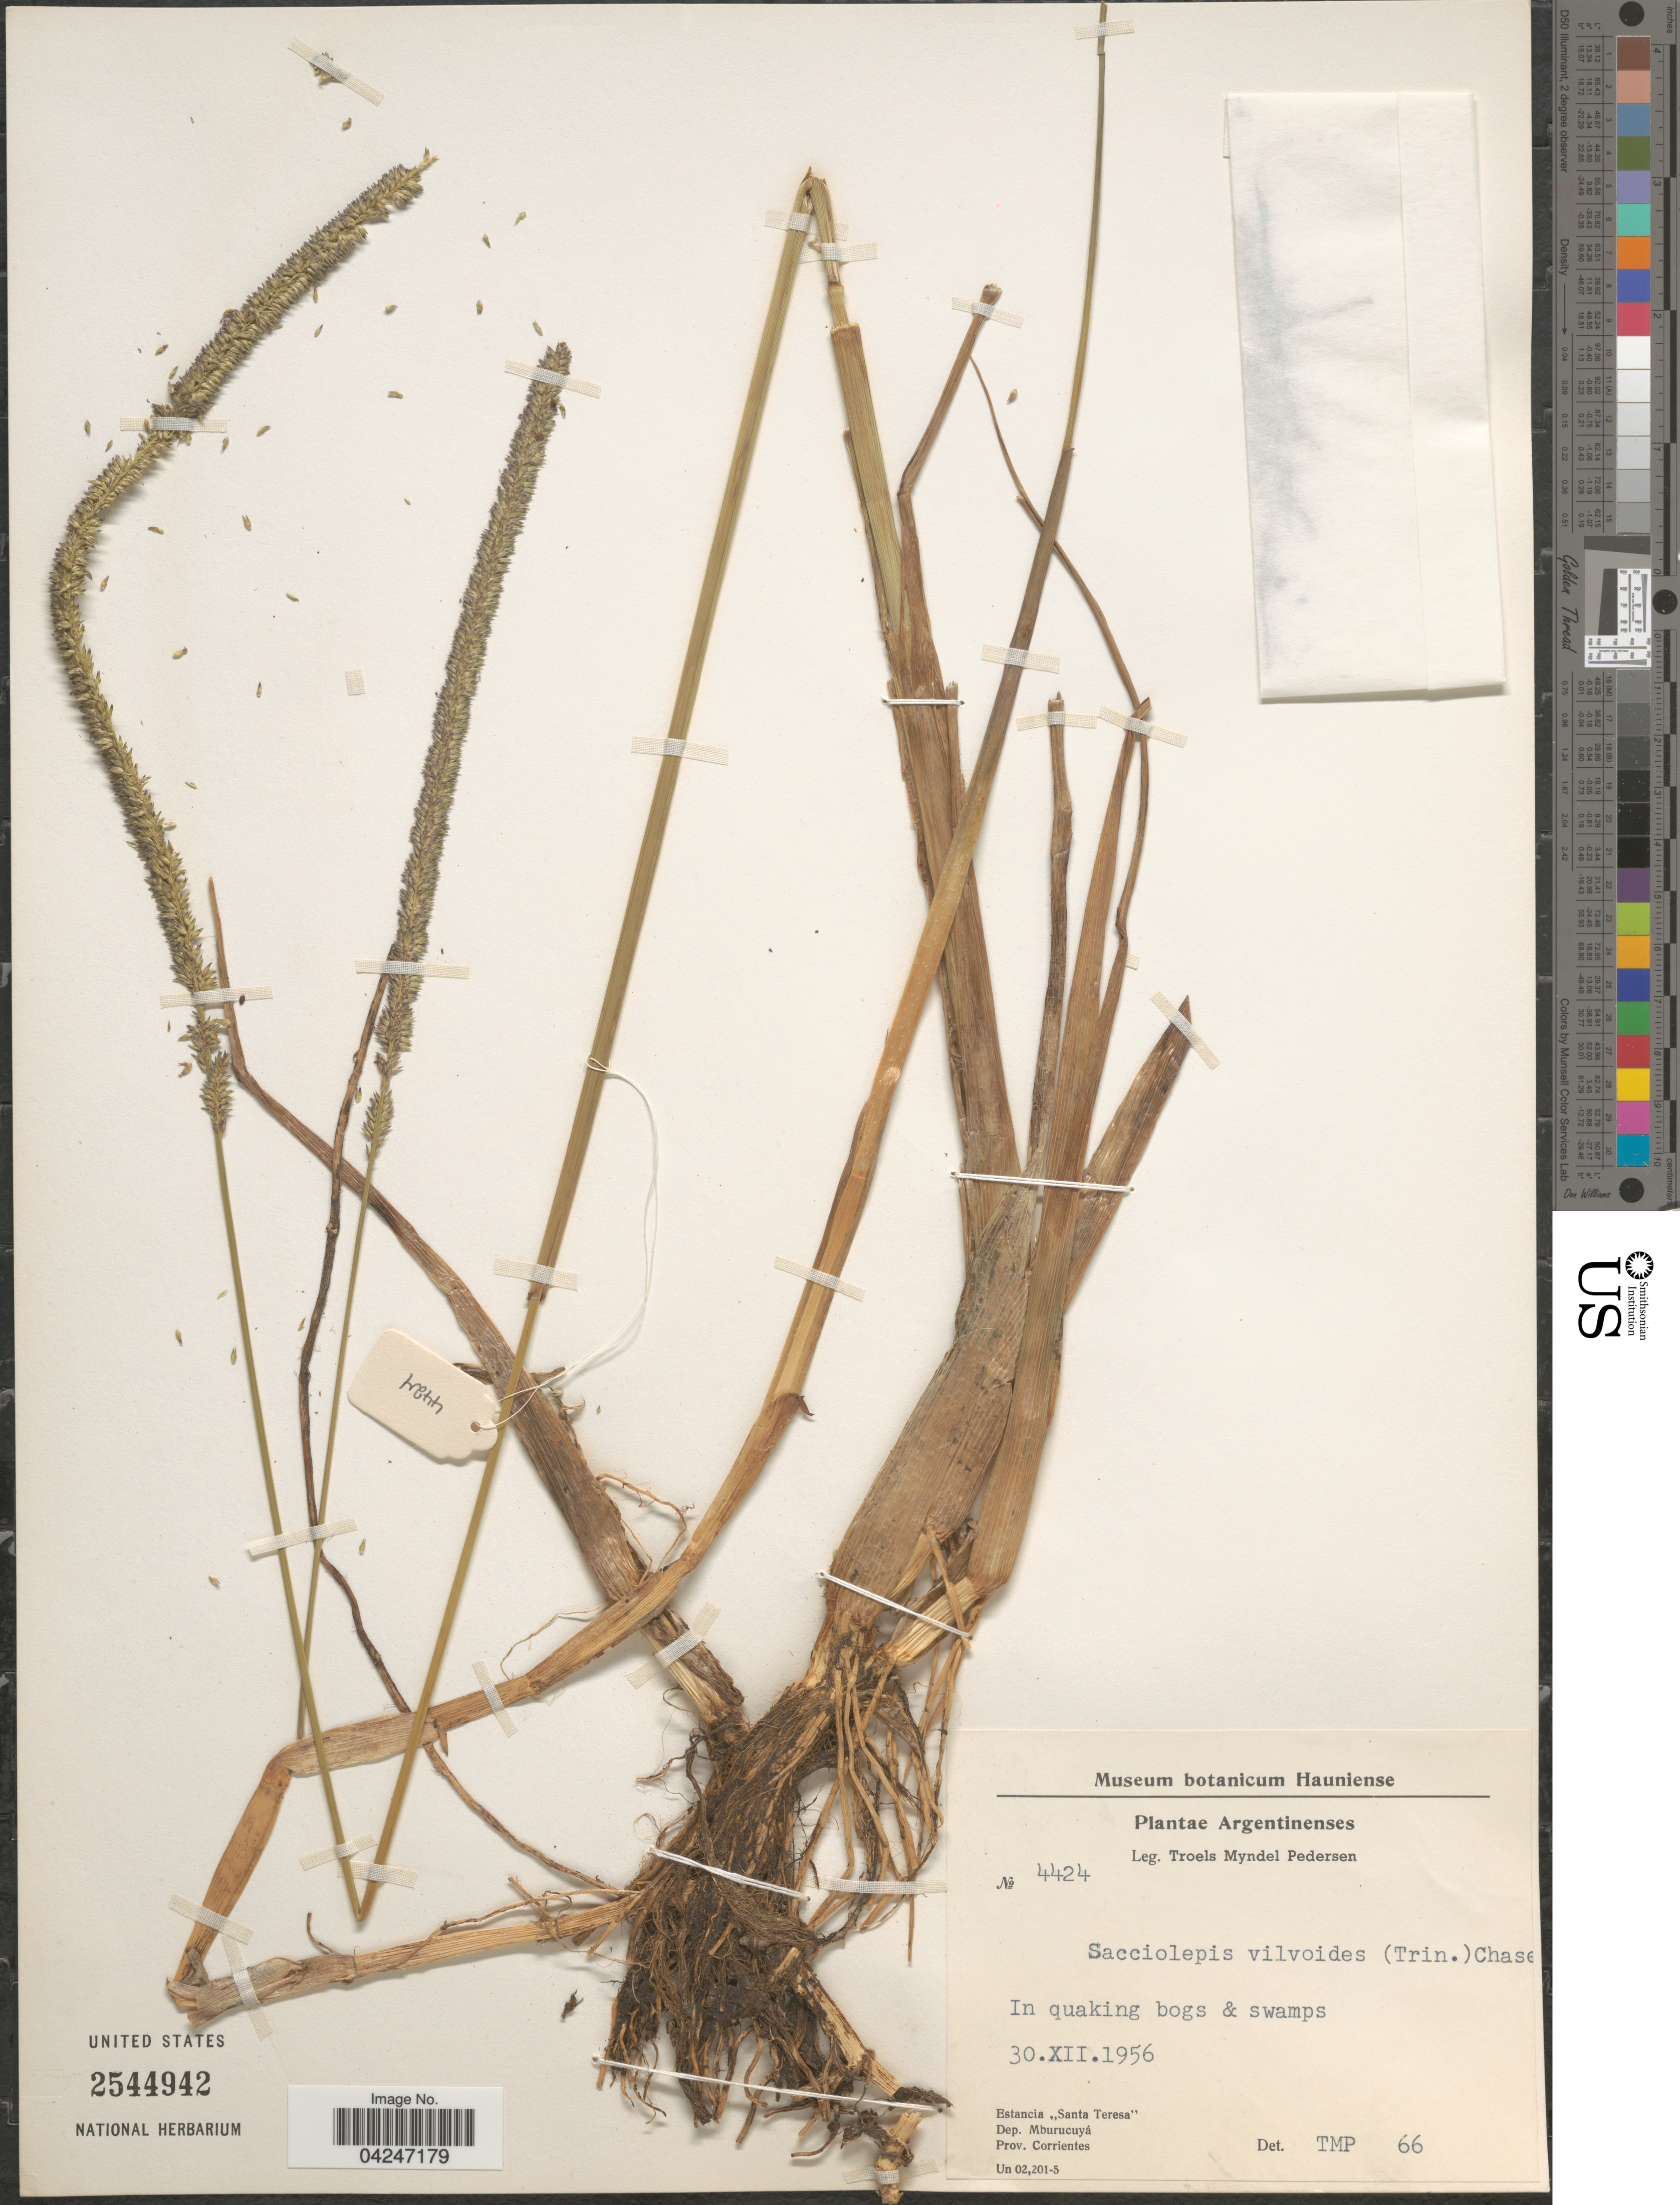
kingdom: Plantae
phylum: Tracheophyta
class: Liliopsida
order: Poales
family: Poaceae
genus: Sacciolepis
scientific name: Sacciolepis vilvoides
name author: (Trin.) Chase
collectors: T. Pederson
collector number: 4424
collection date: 1956-12-30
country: Argentina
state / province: Corrientes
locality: Estancia "Santa Teresa" Dep. Mburucuyá.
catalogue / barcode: US 2544942